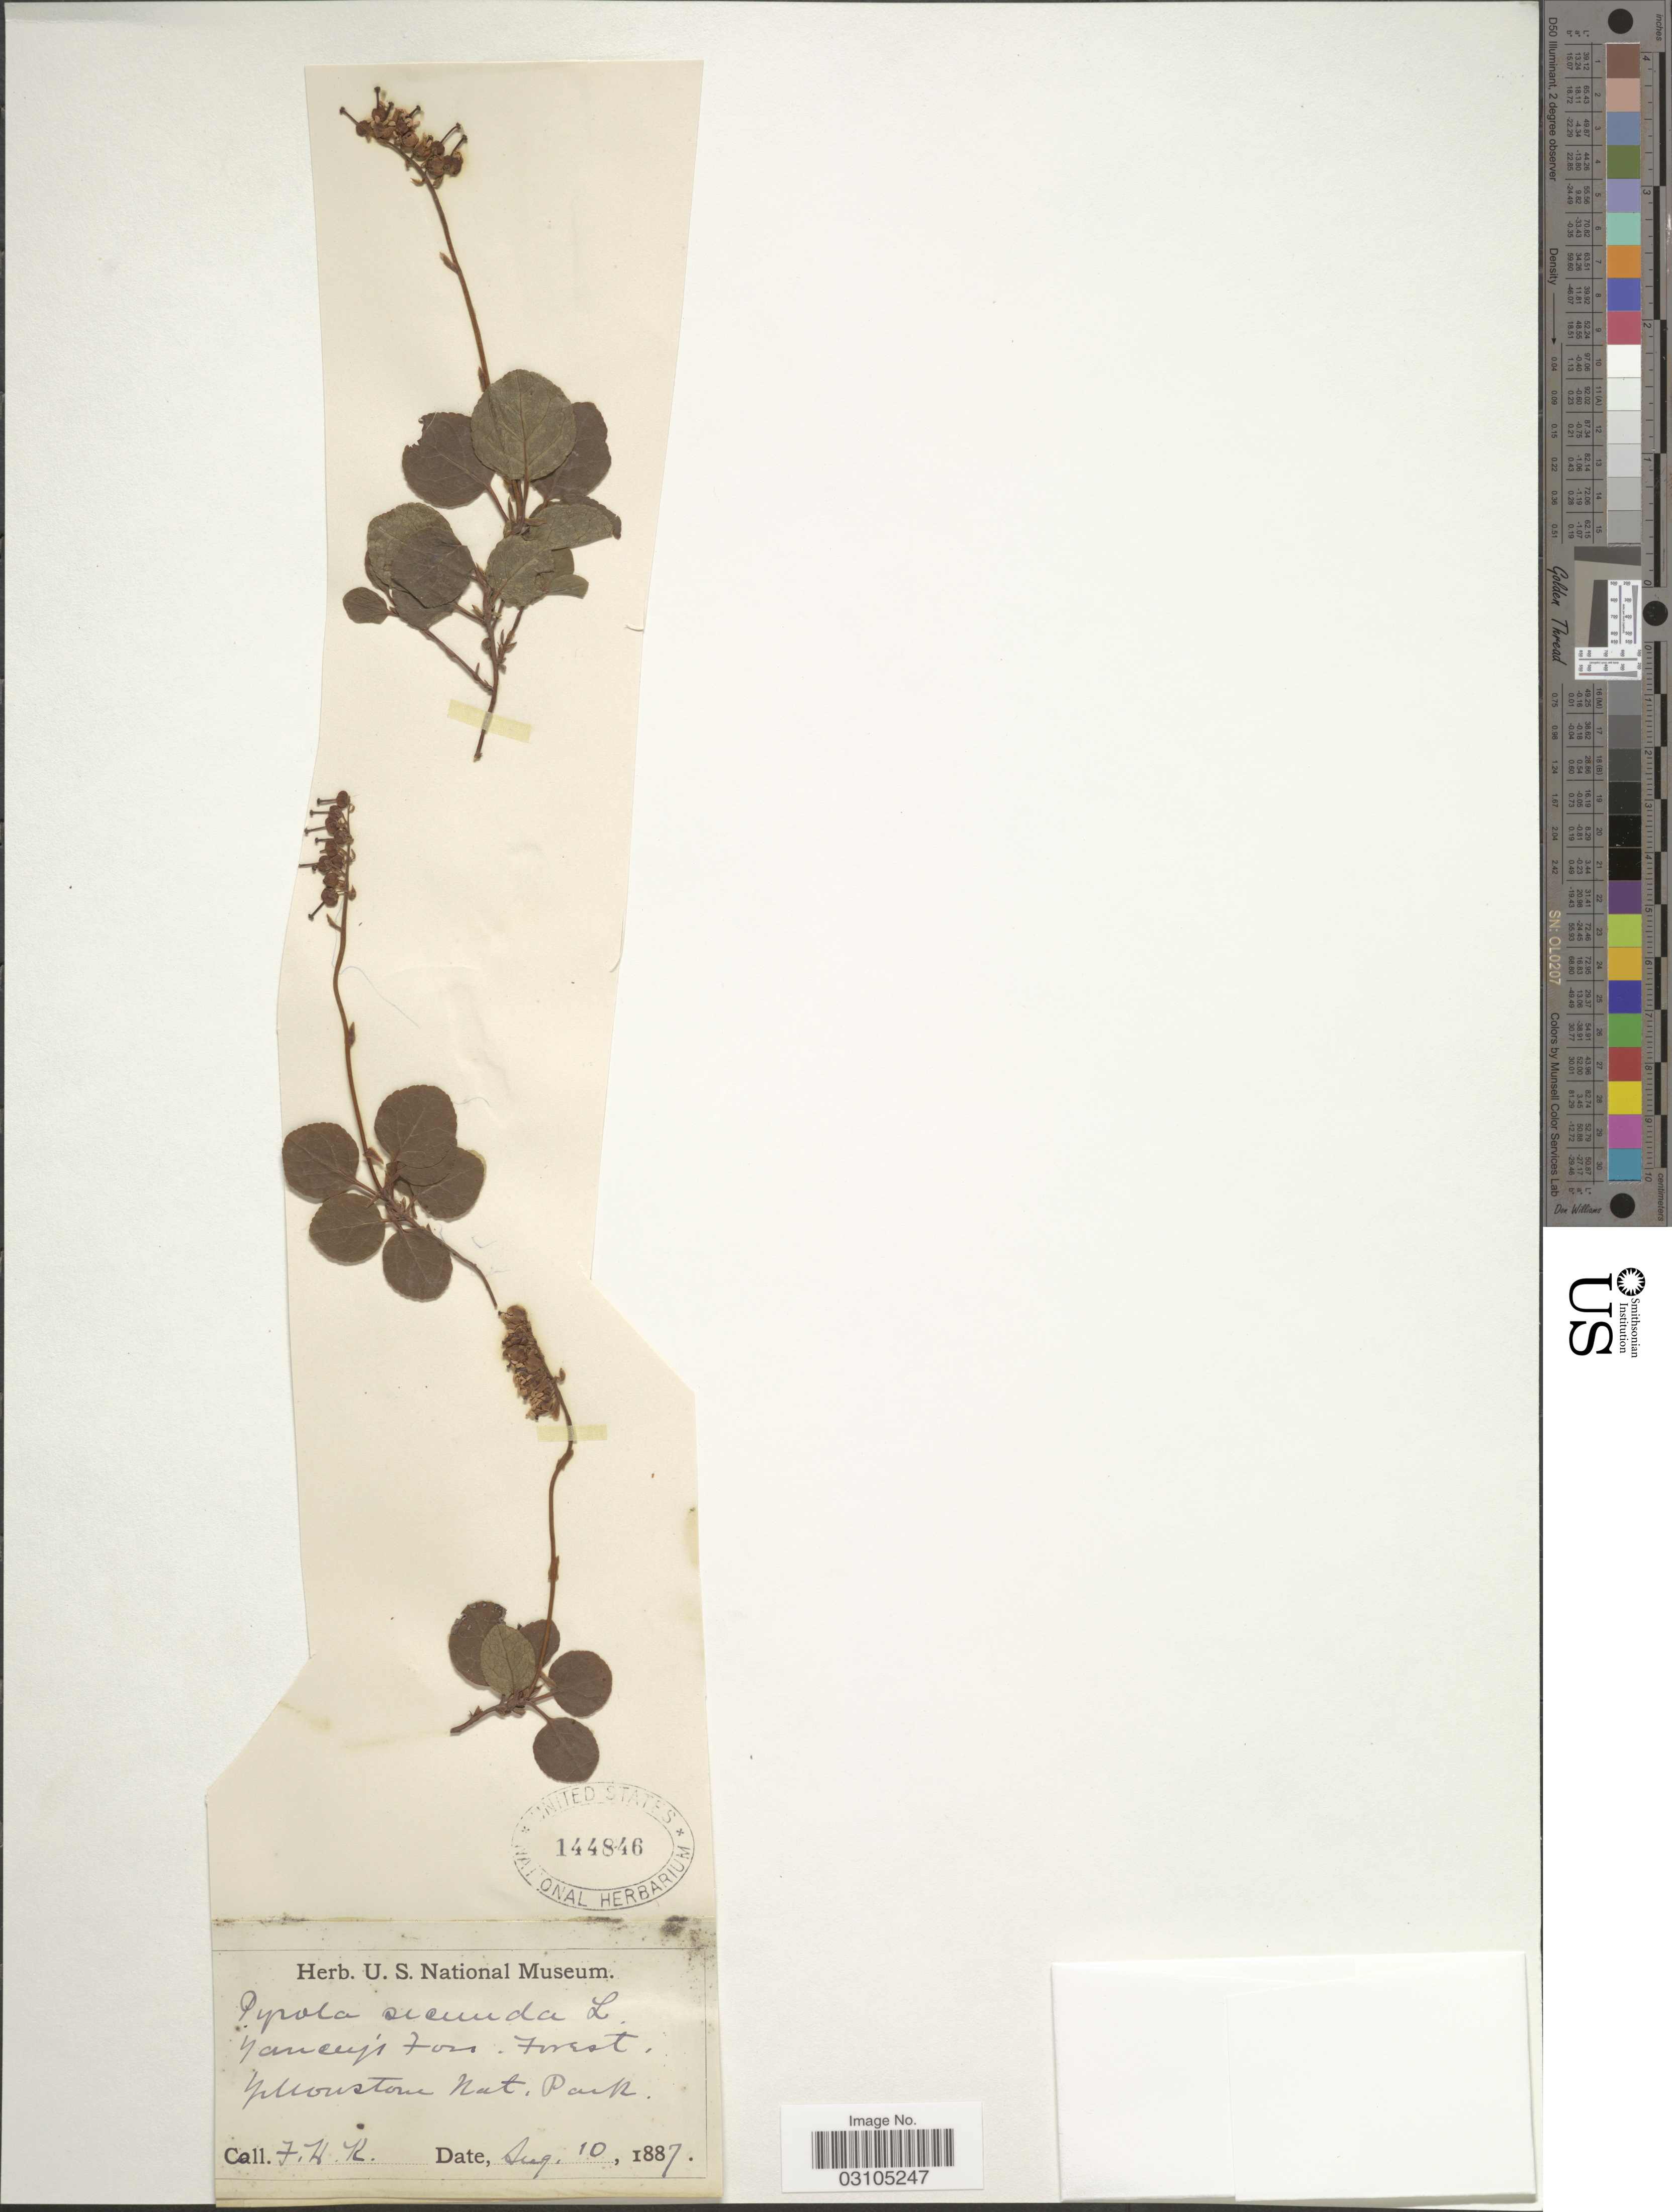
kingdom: Plantae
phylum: Tracheophyta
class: Magnoliopsida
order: Ericales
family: Ericaceae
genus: Orthilia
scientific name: Orthilia secunda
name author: (L.) House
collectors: F. H. K.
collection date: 1887-08-10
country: United States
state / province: Wyoming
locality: Yancey's From Forest, Yellowstone Nat. Park.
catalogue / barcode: US 144846